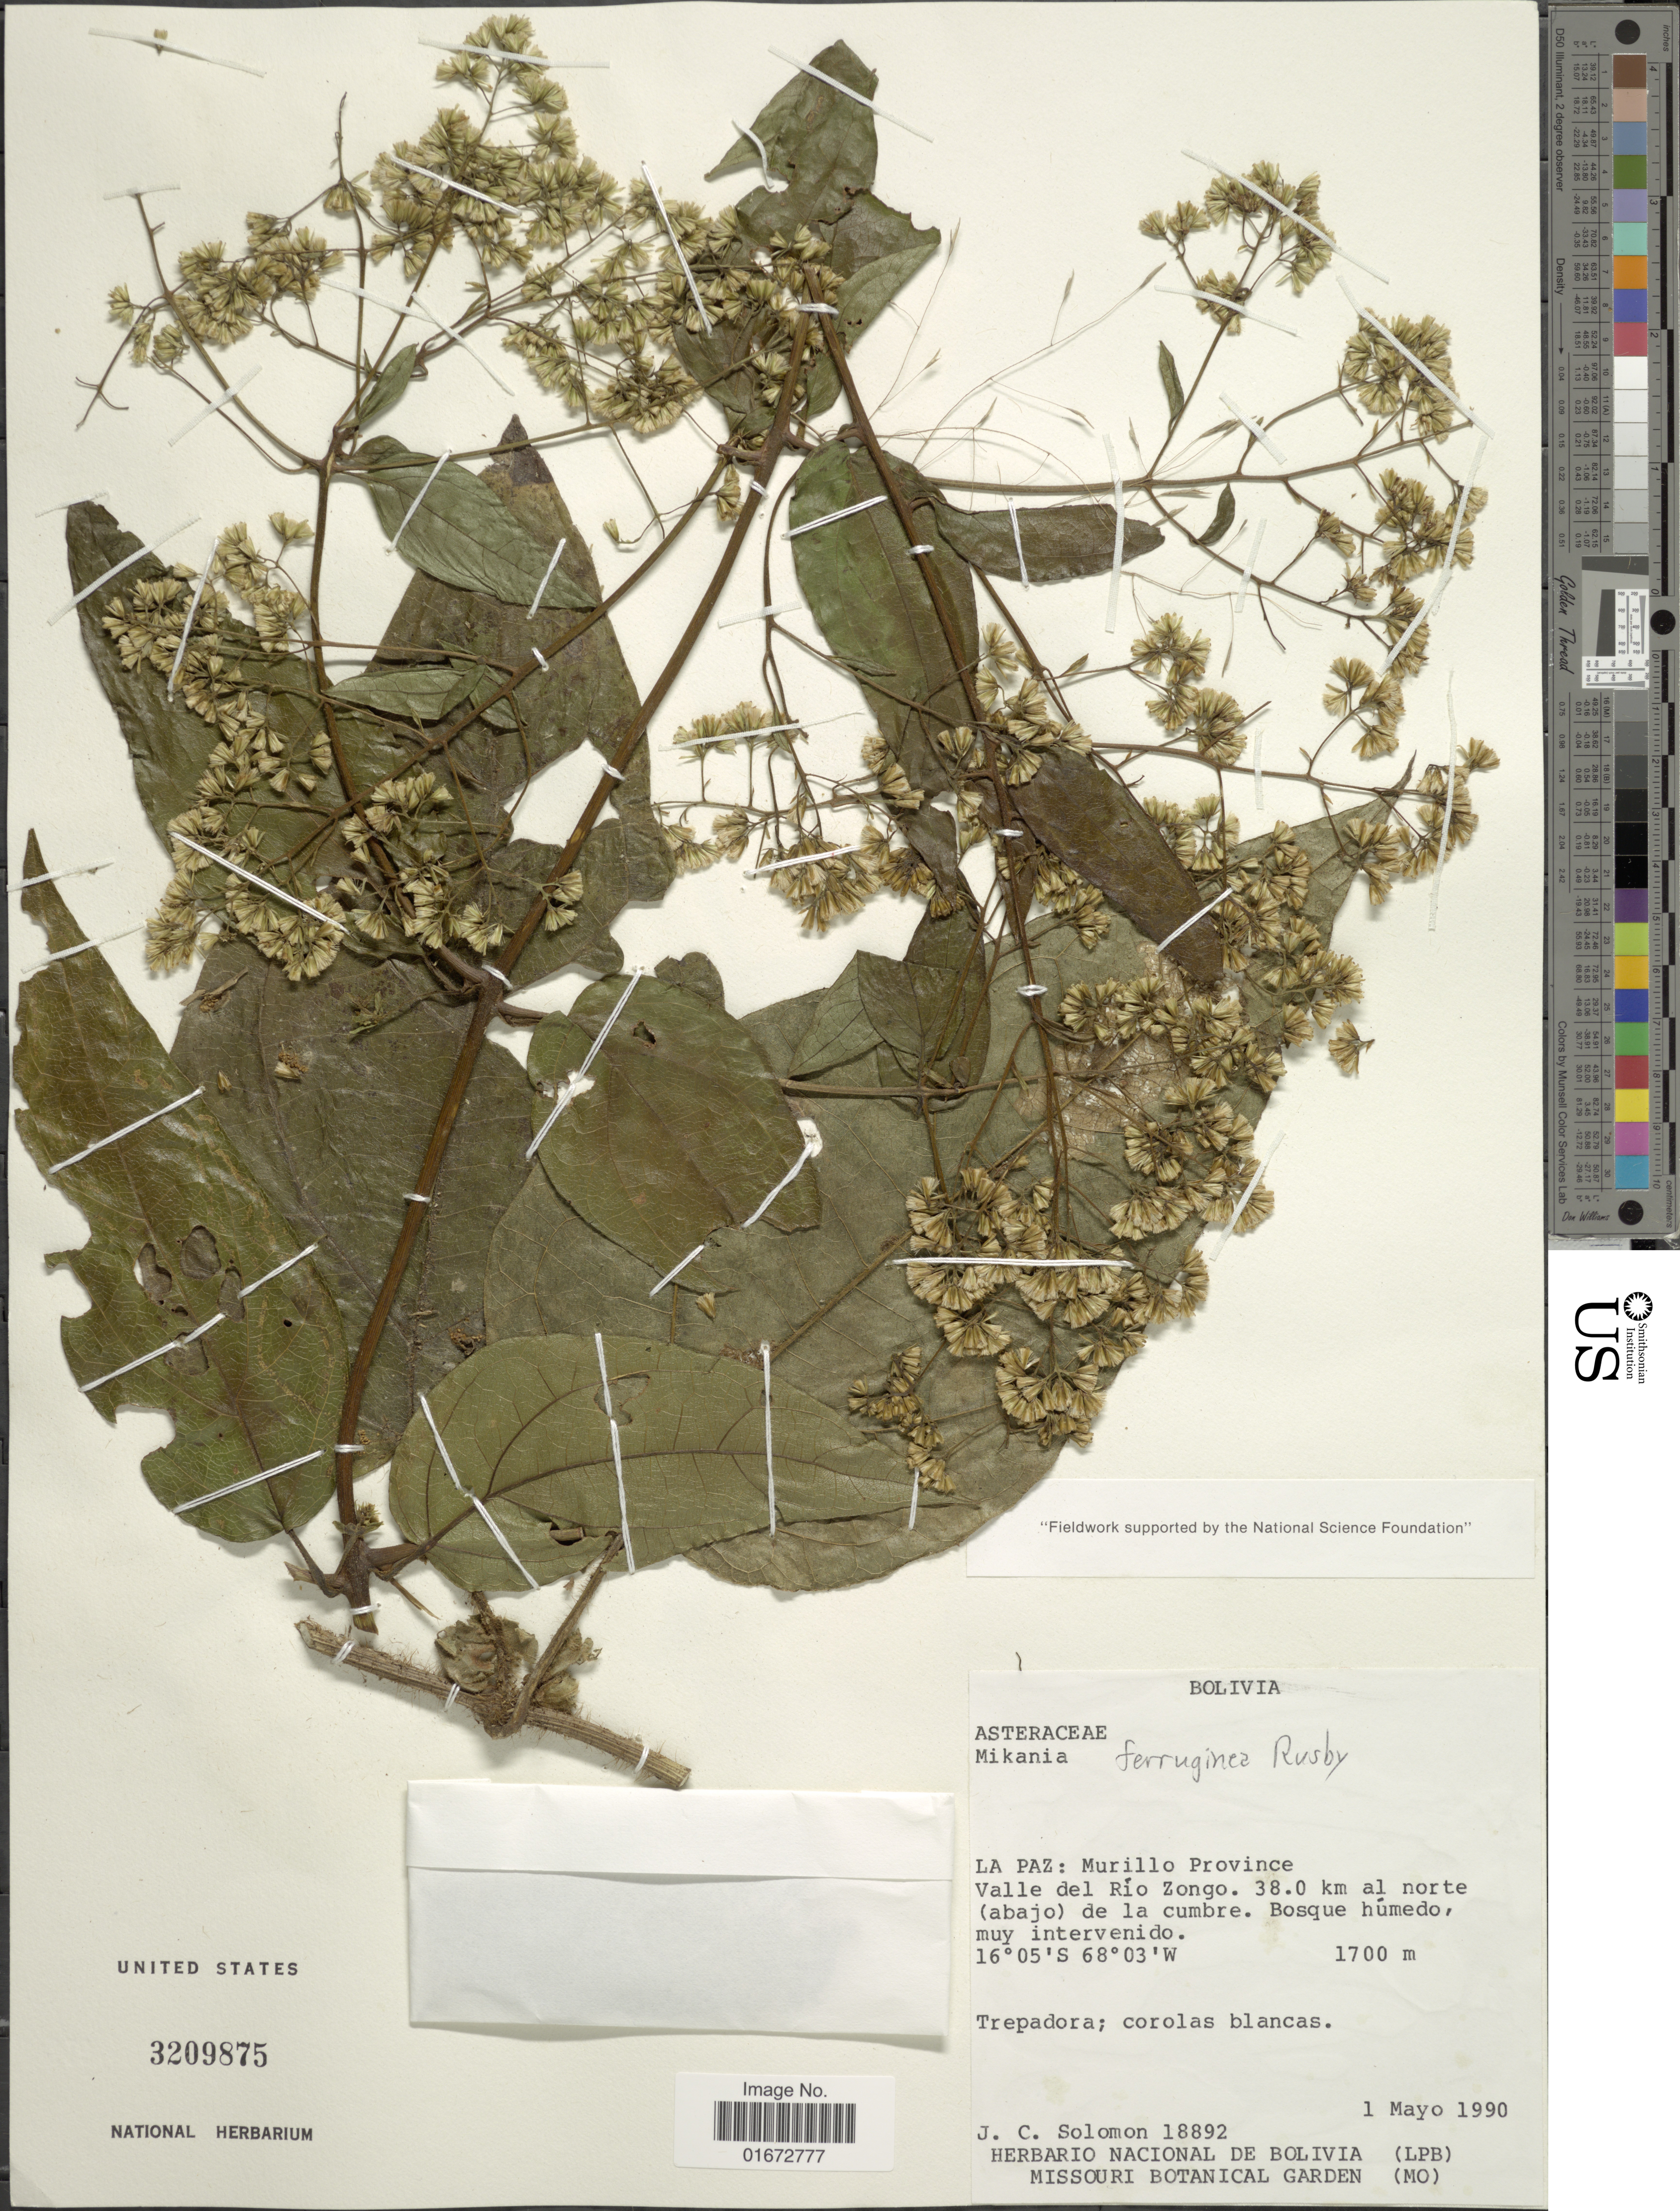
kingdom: Plantae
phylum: Tracheophyta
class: Magnoliopsida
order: Asterales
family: Asteraceae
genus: Mikania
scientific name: Mikania ferruginea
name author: (Rusby) Buchtien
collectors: J. C. Solomon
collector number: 18892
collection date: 1990-05-01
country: Bolivia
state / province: La Paz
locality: La Paz: Murillo Province. Valle del Río Zongo. 38.0 km al norte (abajo) de la cumbre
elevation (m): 1700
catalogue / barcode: US 3209875